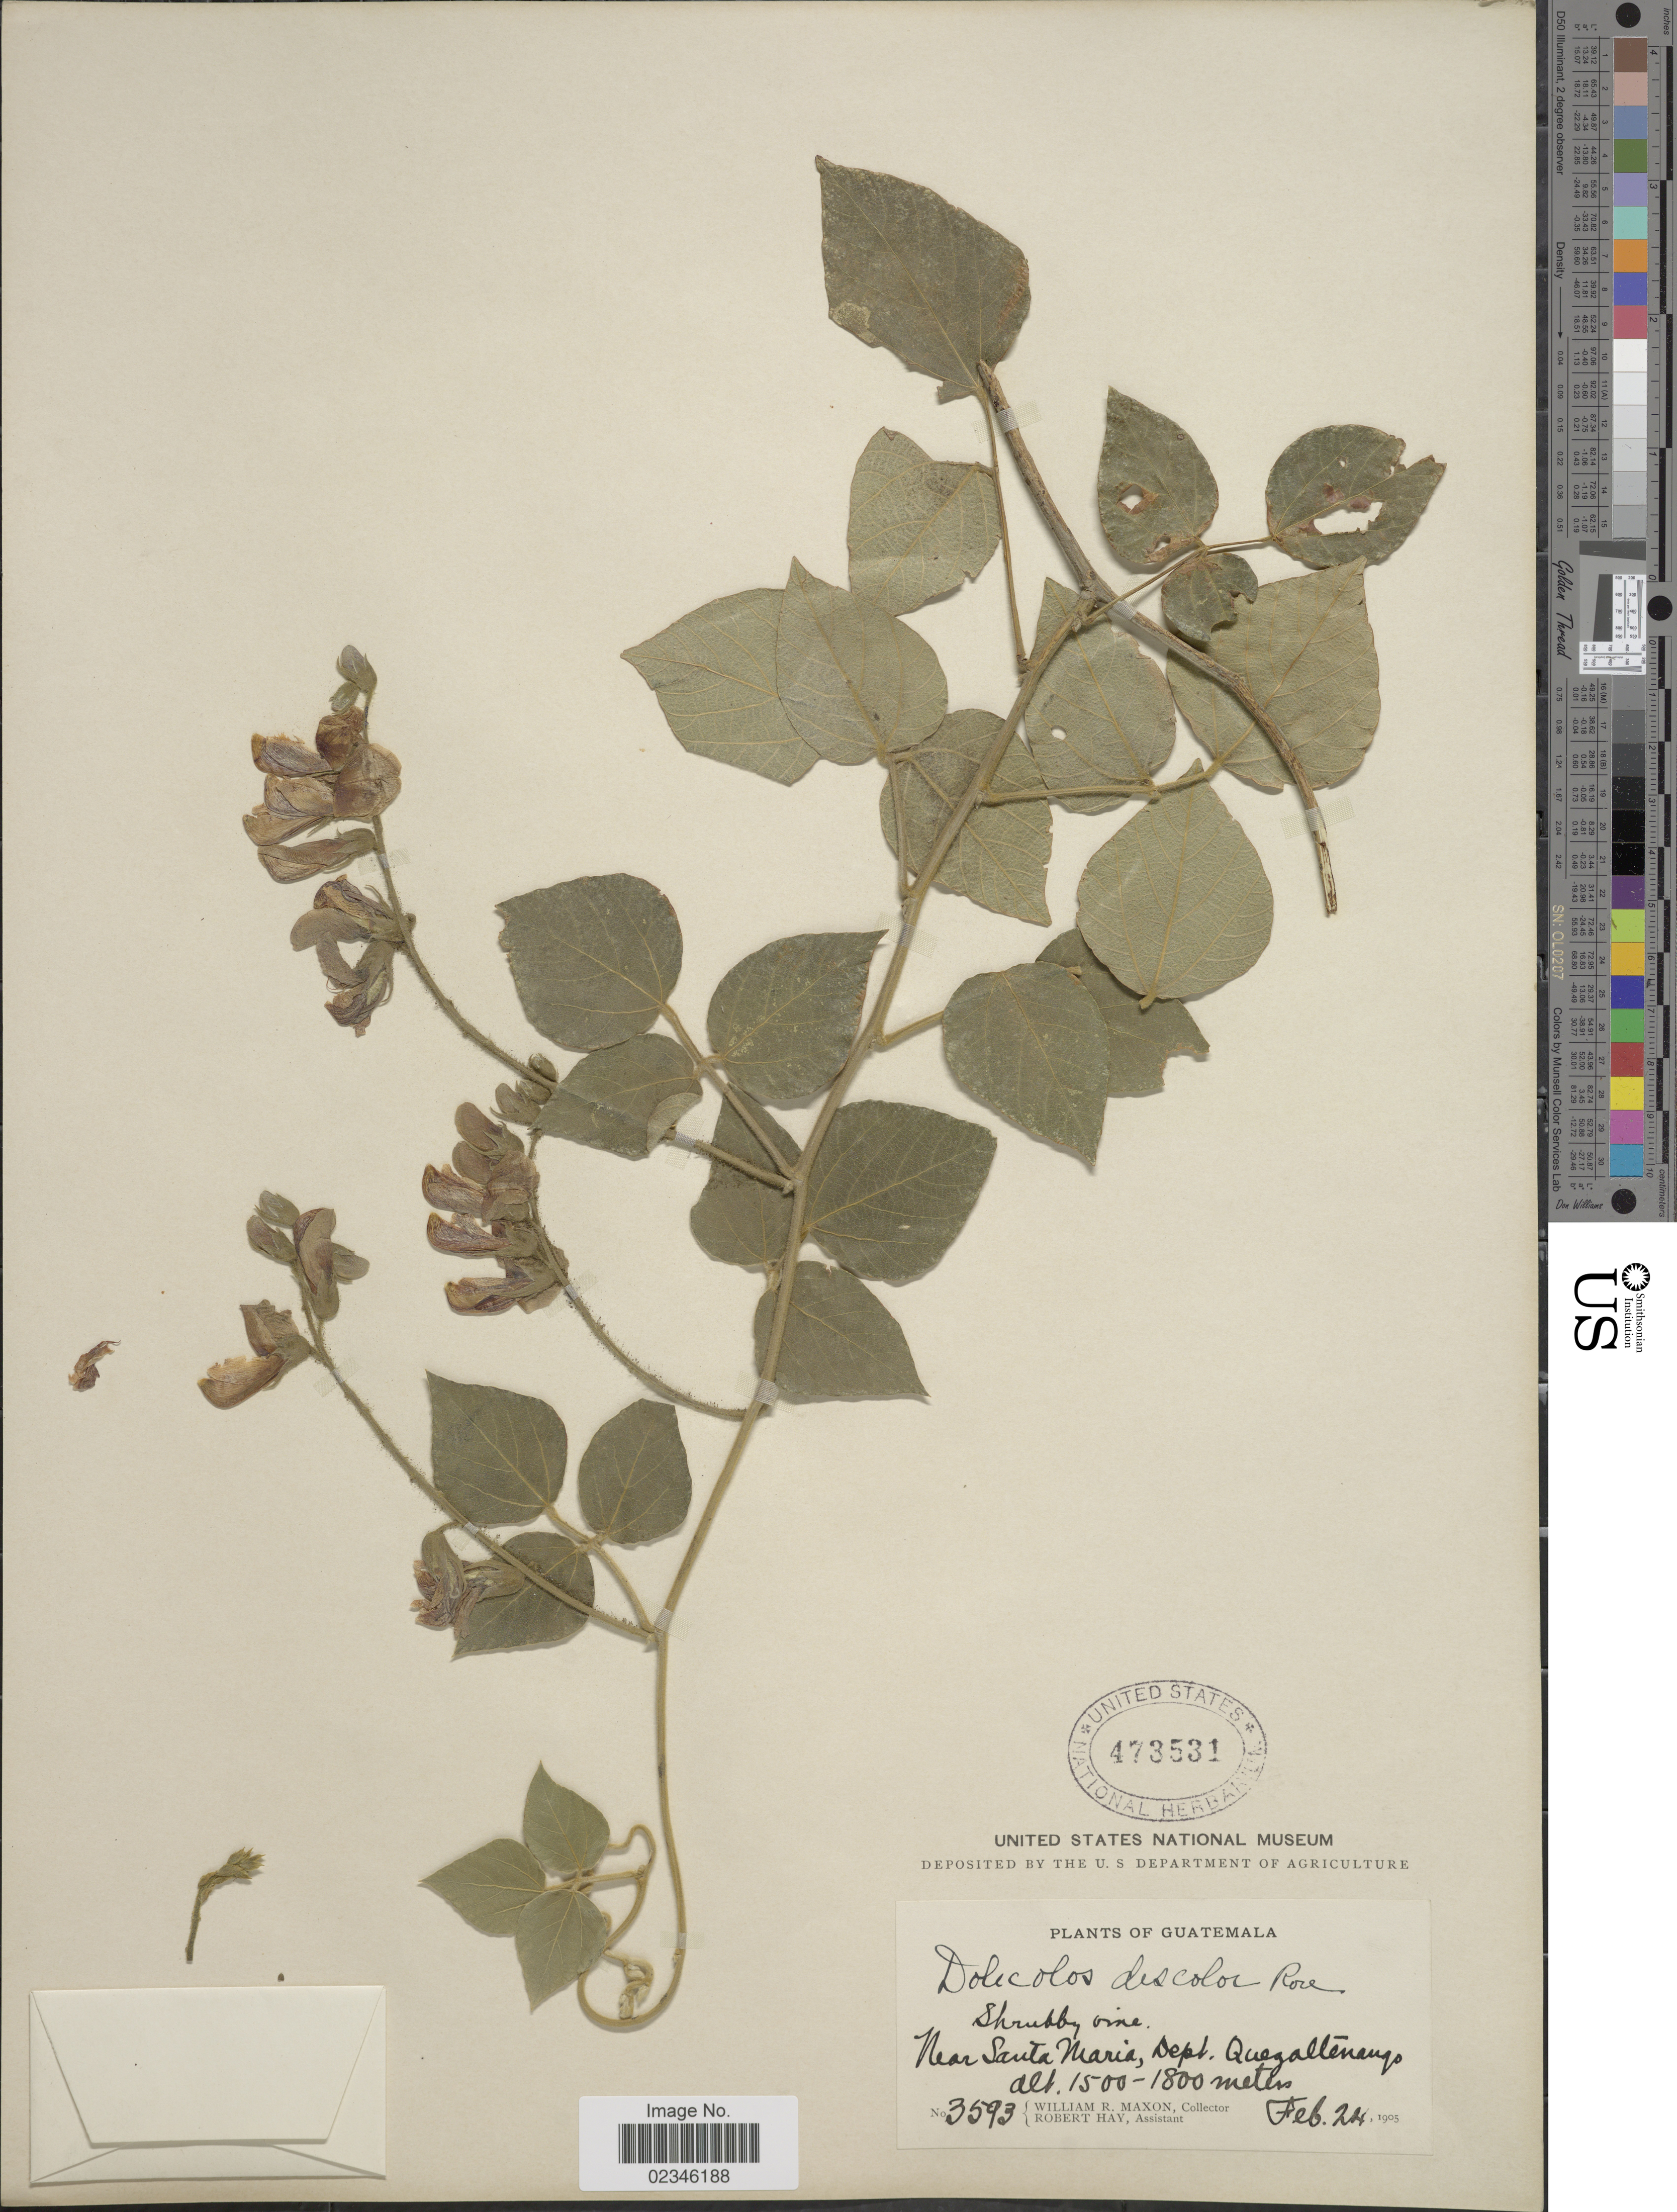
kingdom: Plantae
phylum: Tracheophyta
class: Magnoliopsida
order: Fabales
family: Fabaceae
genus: Rhynchosia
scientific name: Rhynchosia discolor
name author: M. Martens & Galeotti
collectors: W. R. Maxon & R. Hay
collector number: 3593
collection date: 1905-02-24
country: Guatemala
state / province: Quetzaltenango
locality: Near Santa Maria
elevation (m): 1500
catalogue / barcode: US 473531